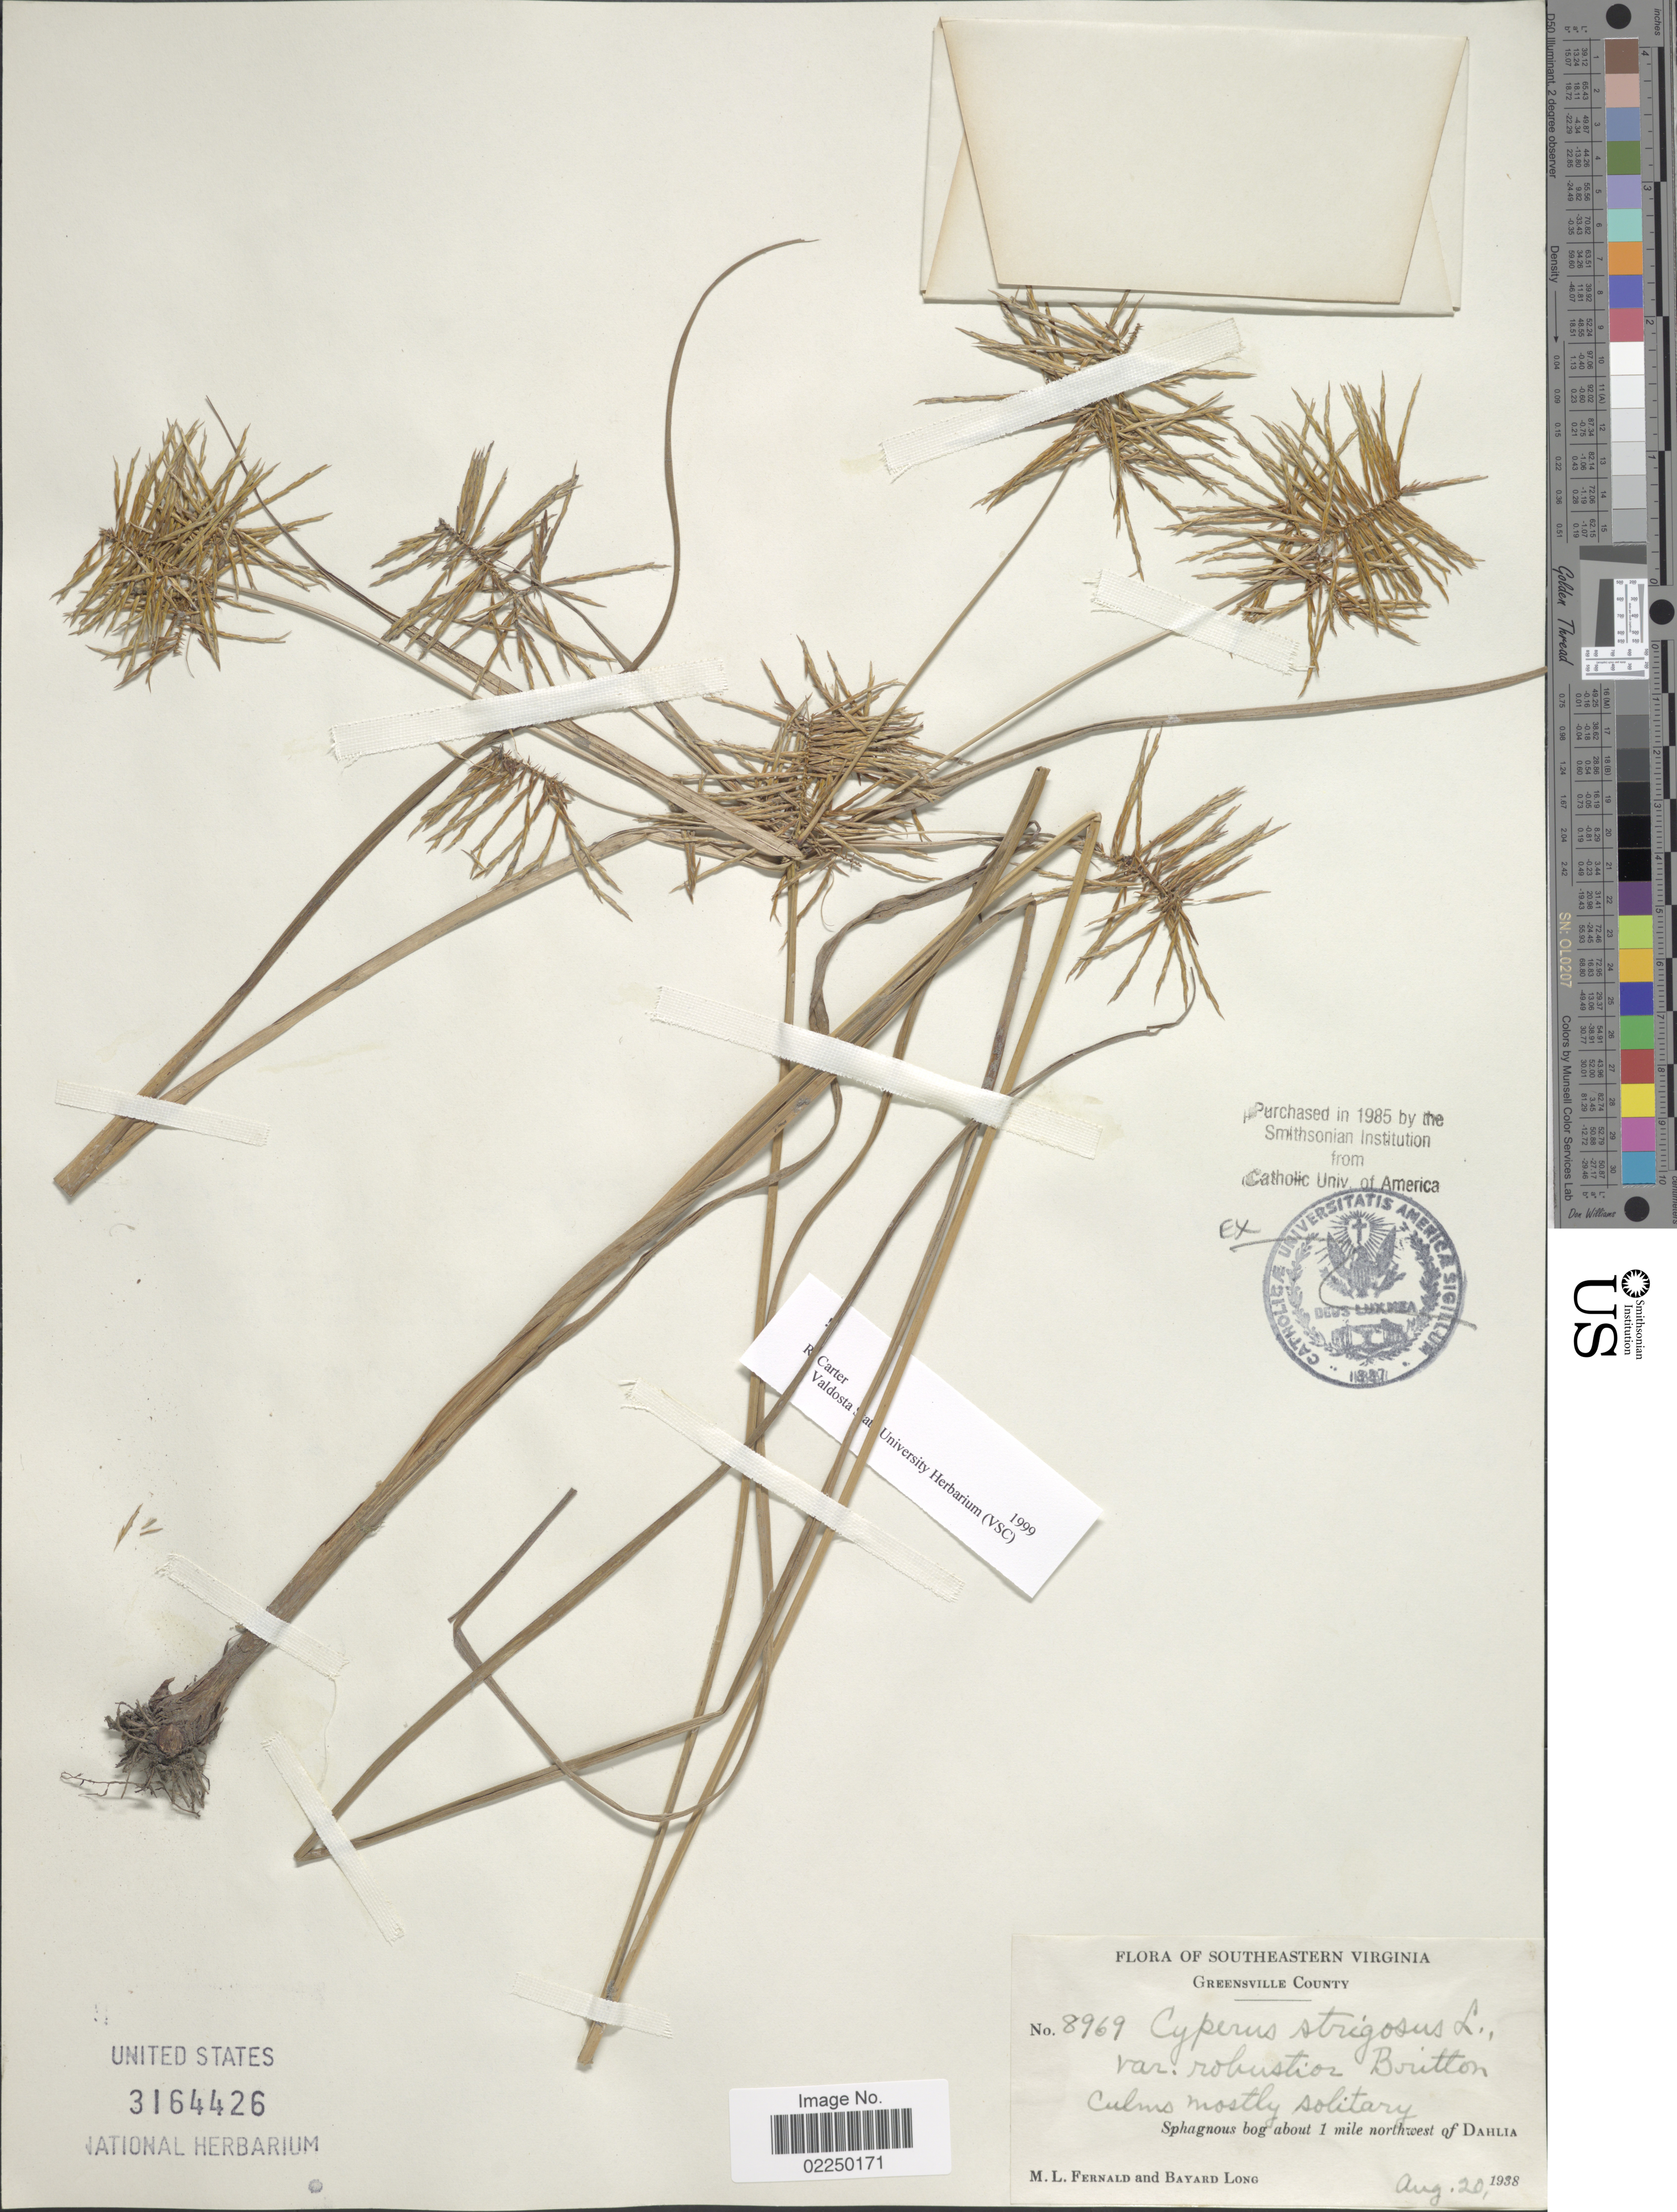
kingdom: Plantae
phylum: Tracheophyta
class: Liliopsida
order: Poales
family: Cyperaceae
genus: Cyperus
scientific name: Cyperus strigosus L.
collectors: M. L. Fernald & B. Long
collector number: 8969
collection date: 1938-08-20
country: United States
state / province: Virginia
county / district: Greensville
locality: Southeastern Virginia, Greensville County, Spagnous bog about 1 mile northwest of Dahlia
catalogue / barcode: US 3164426